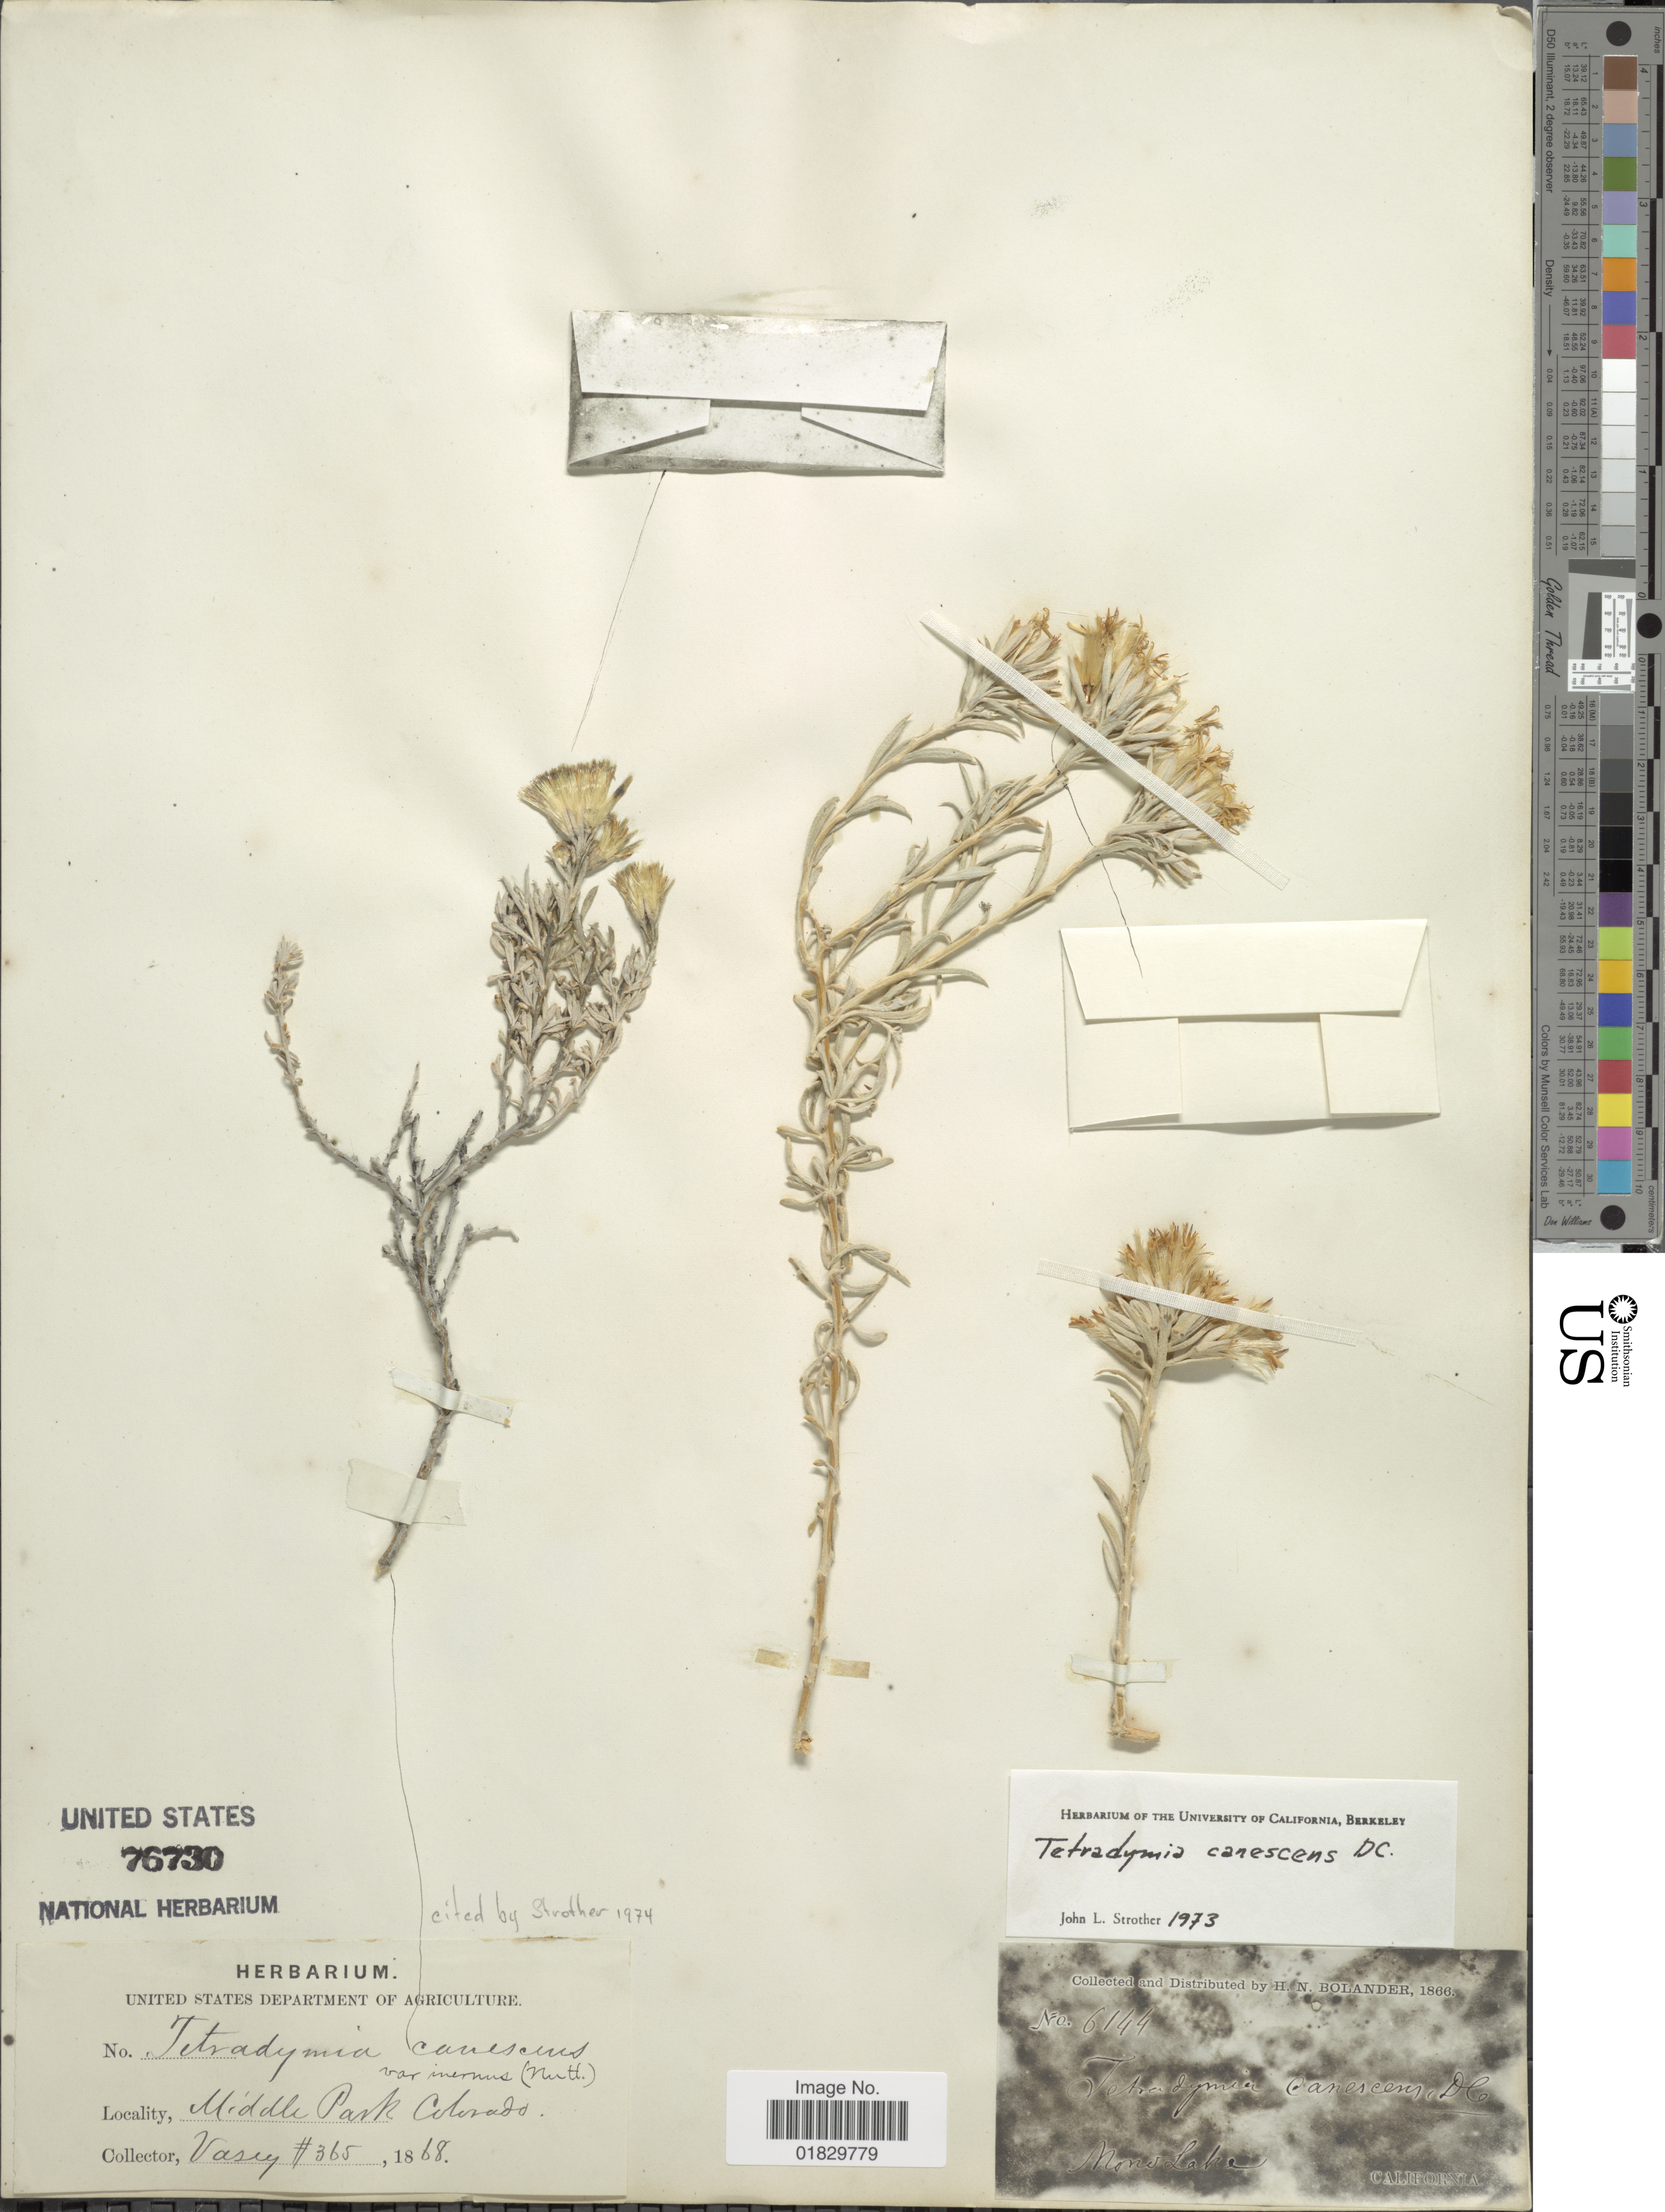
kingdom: Plantae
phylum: Tracheophyta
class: Magnoliopsida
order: Asterales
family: Asteraceae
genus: Tetradymia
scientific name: Tetradymia canescens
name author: DC.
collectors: H. Bolander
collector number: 6144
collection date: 1866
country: United States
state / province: California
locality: Mono Lake, California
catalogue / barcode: US 76730-2